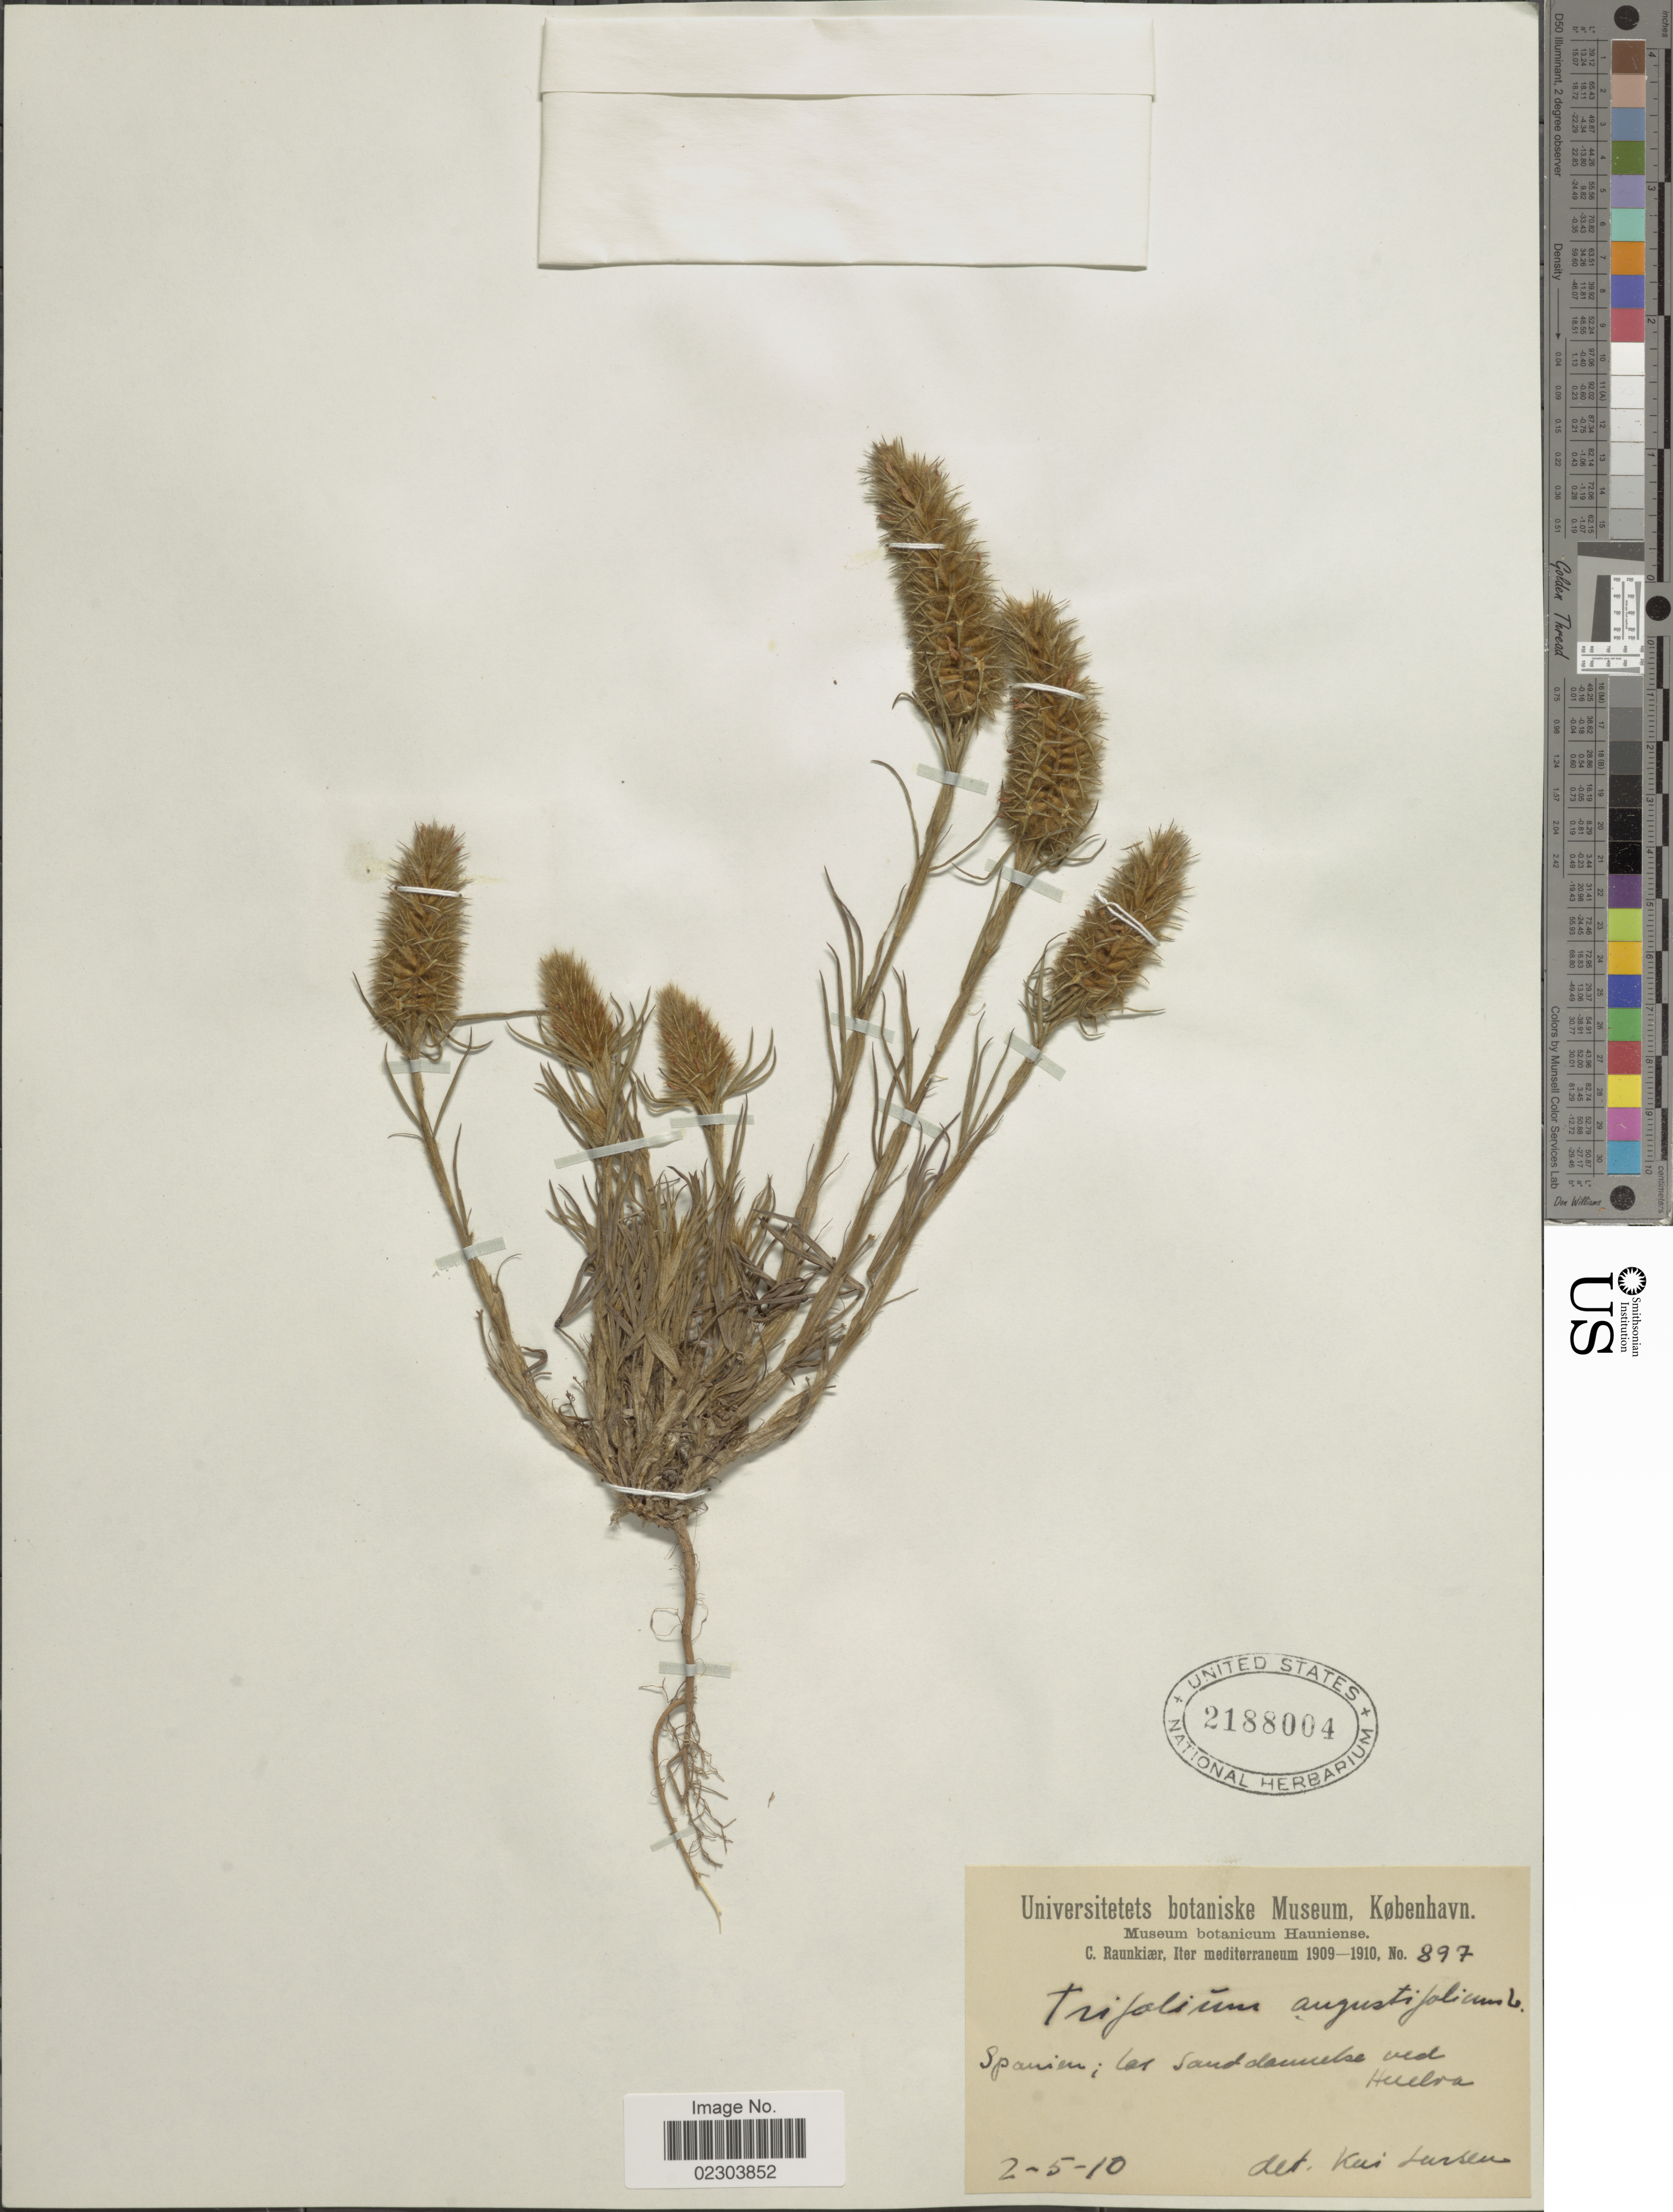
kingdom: Plantae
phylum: Tracheophyta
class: Magnoliopsida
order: Fabales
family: Fabaceae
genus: Trifolium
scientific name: Trifolium angustifolium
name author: L.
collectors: C. C. Raunkiaer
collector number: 897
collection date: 1910-05-02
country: Spain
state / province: Andalucia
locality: Iter mediterraneum, las sand daunelse ved, Huelva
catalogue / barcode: US 2188004